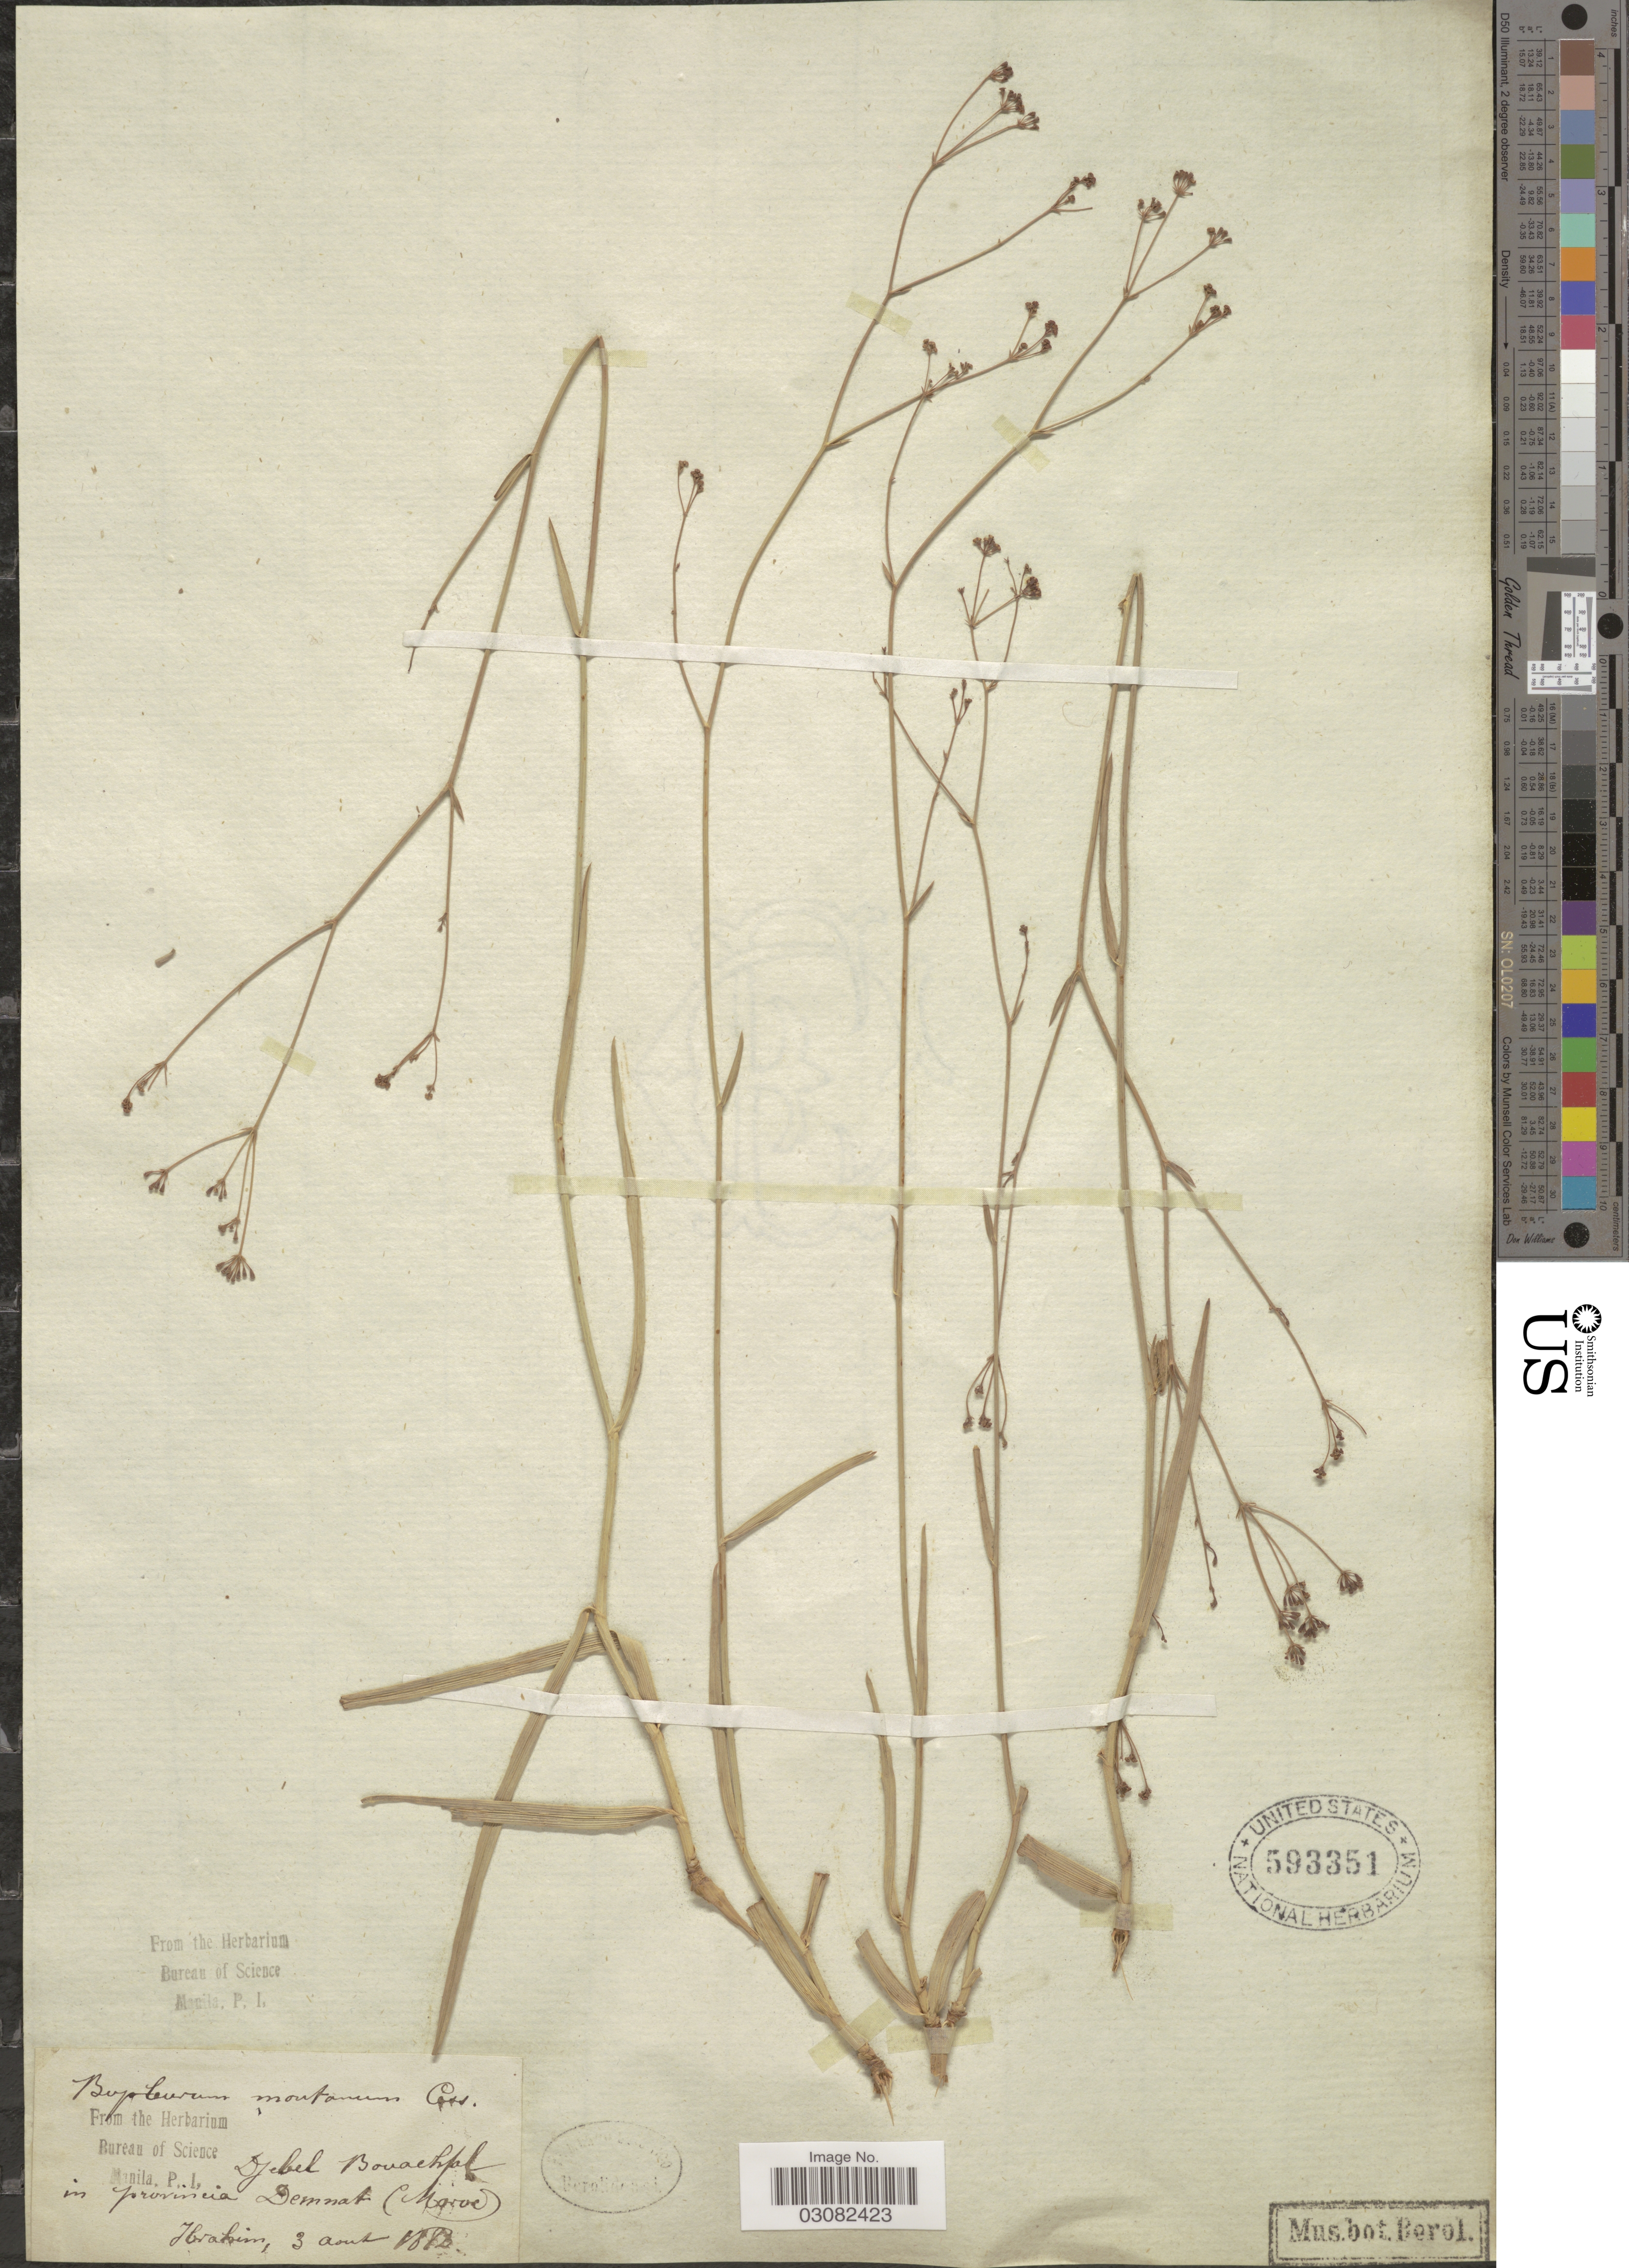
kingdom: Plantae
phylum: Tracheophyta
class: Magnoliopsida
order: Apiales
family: Apiaceae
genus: Bupleurum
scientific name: Bupleurum montanum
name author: Coss. & Durieu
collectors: -. Ibrahim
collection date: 1883-08-03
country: Morocco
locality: Djebel Bouachfal in provincia Demant.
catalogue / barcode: US 593351